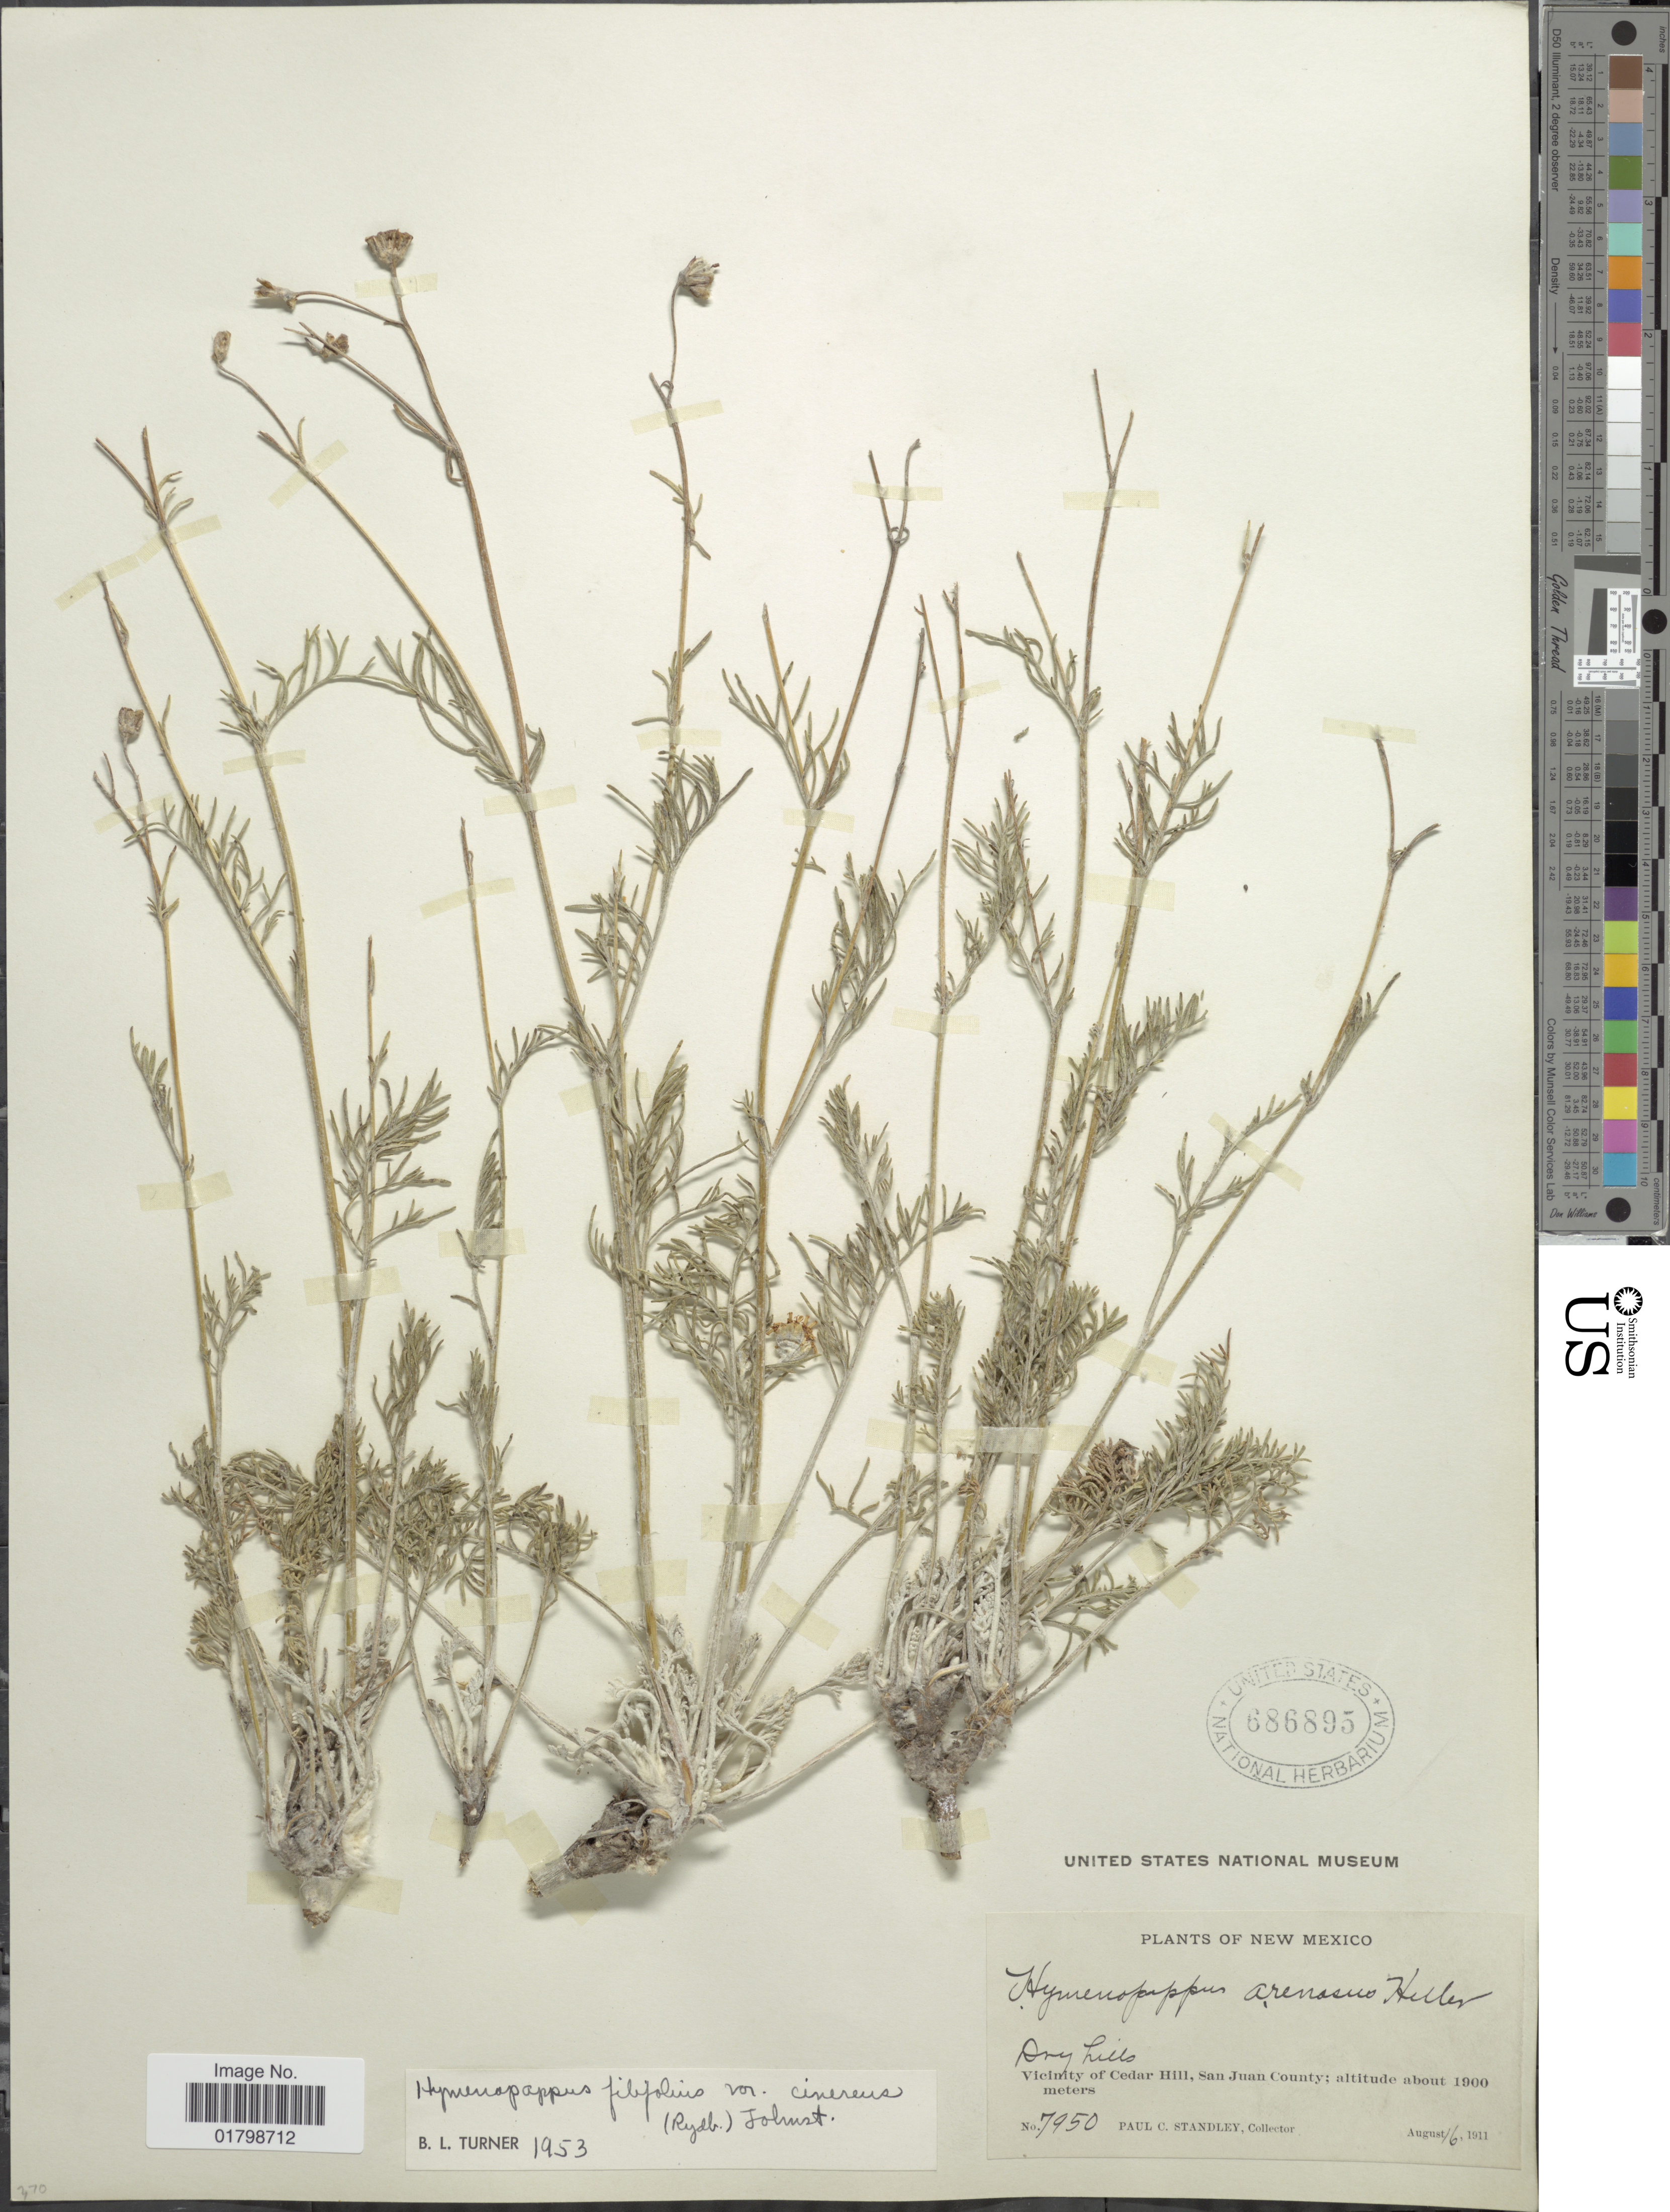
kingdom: Plantae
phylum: Tracheophyta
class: Magnoliopsida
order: Asterales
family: Asteraceae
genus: Hymenopappus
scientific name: Hymenopappus filifolius var. cinereus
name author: (Rydb.) I.M. Johnst.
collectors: P. C. Standley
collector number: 7950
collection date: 1911-08-16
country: United States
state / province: New Mexico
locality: Vicinity of Cedar Hill, San Juan County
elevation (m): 1900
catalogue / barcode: US 686895